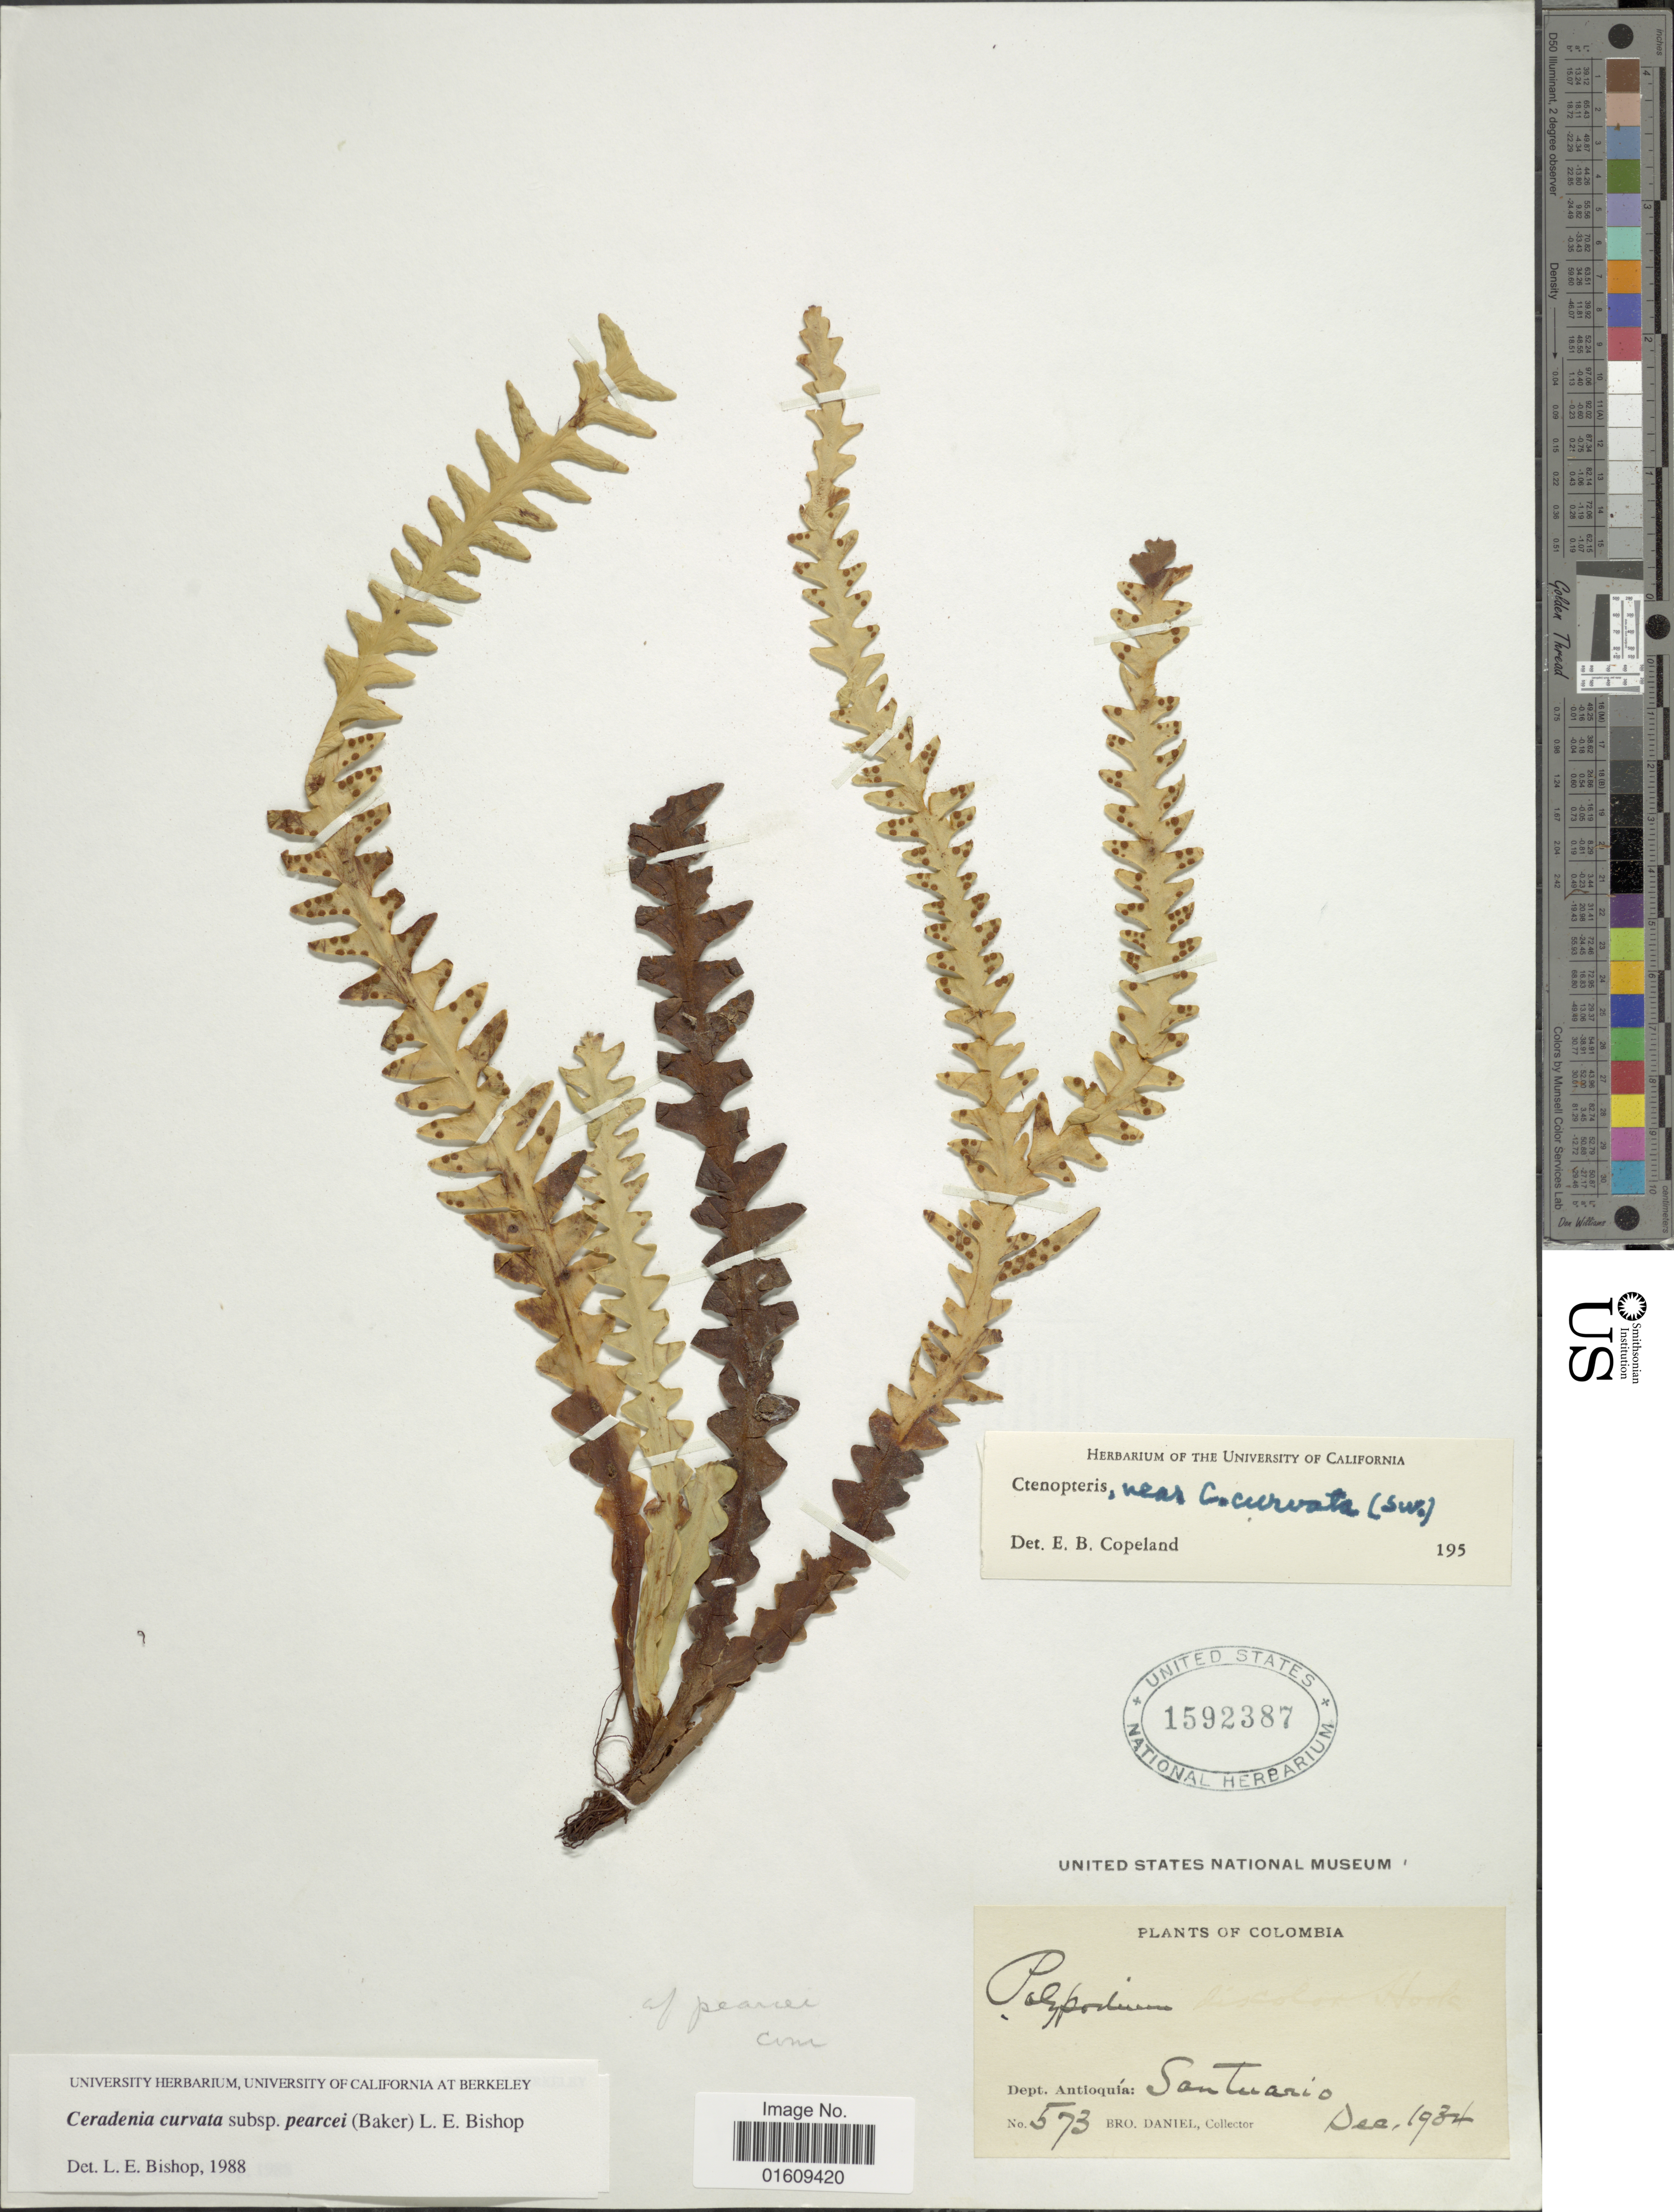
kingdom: Plantae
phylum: Tracheophyta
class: Polypodiopsida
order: Polypodiales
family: Polypodiaceae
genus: Ceradenia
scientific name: Ceradenia curvata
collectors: Bro. Daniel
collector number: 573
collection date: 1934-12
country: Colombia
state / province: Antioquia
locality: Colombia, Dep. Antioquía, Santuario.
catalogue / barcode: US 1592387